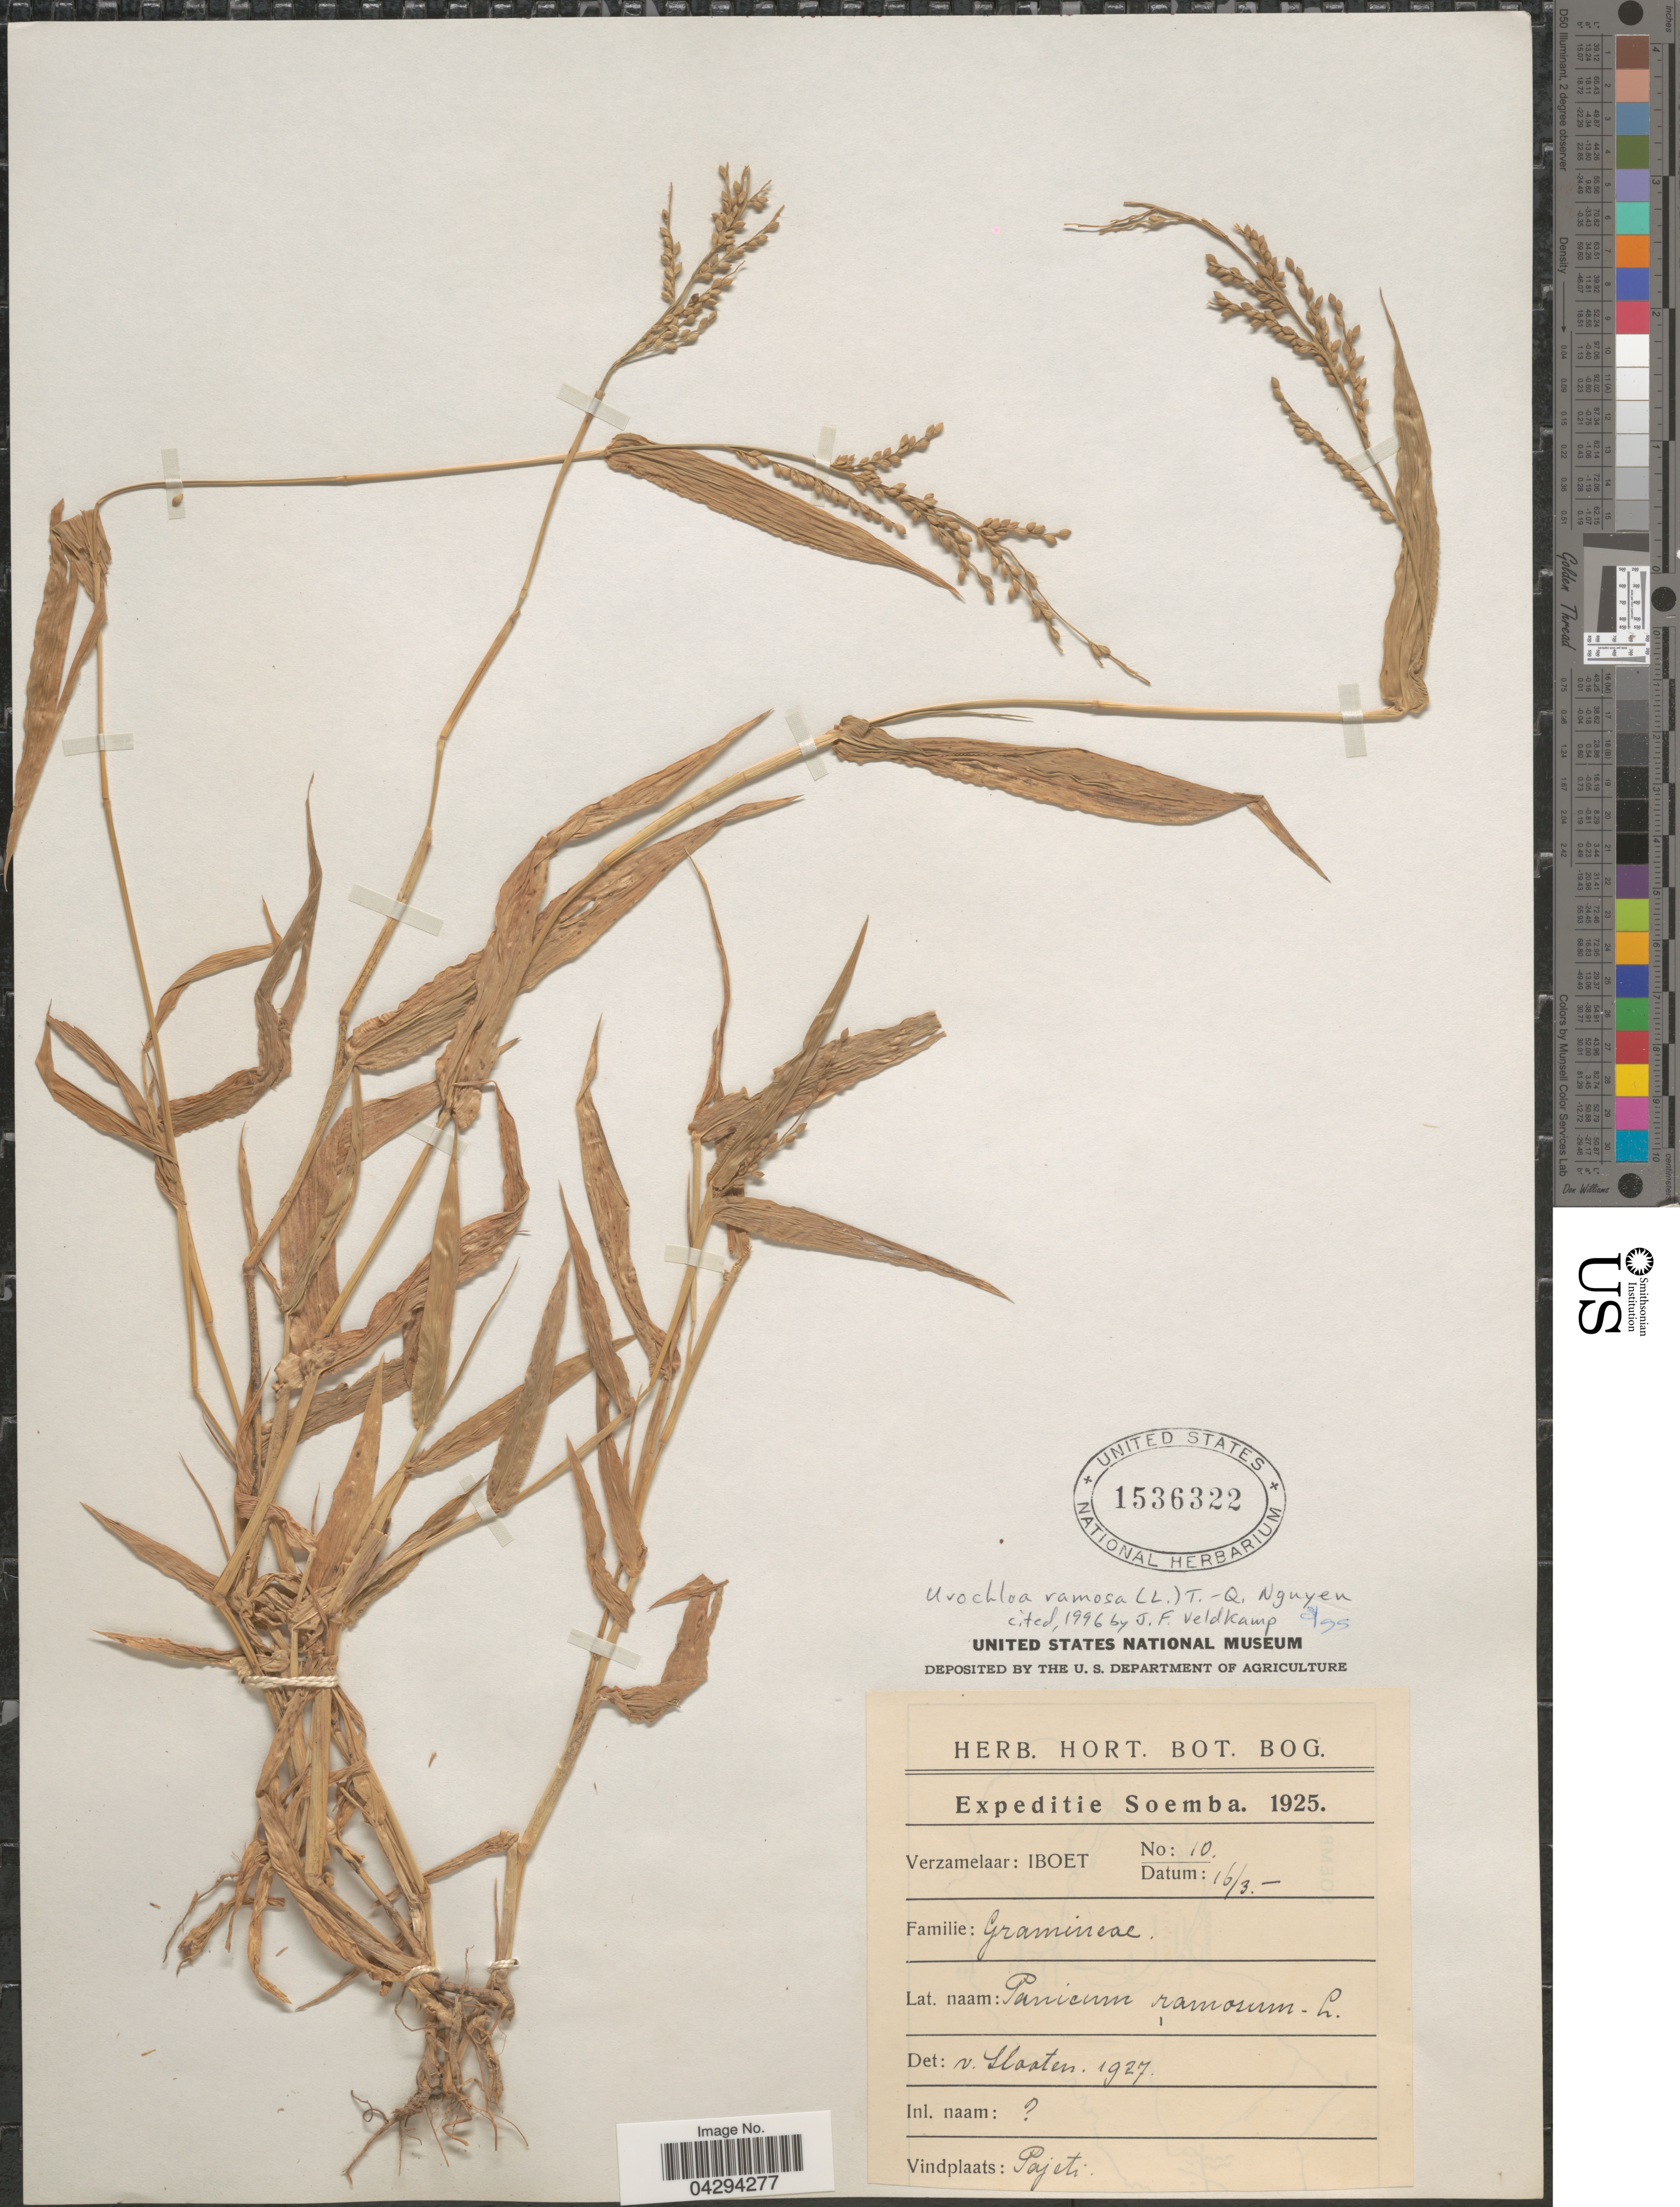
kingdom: Plantae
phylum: Tracheophyta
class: Liliopsida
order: Poales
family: Poaceae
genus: Urochloa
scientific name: Urochloa ramosa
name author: T.Q. Nguyen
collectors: -. Iboet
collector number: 10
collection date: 1925-03-16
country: Indonesia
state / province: Nusa Tenggara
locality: Expeditie Soemba. 1925. Pajeti.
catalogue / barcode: US 1536322